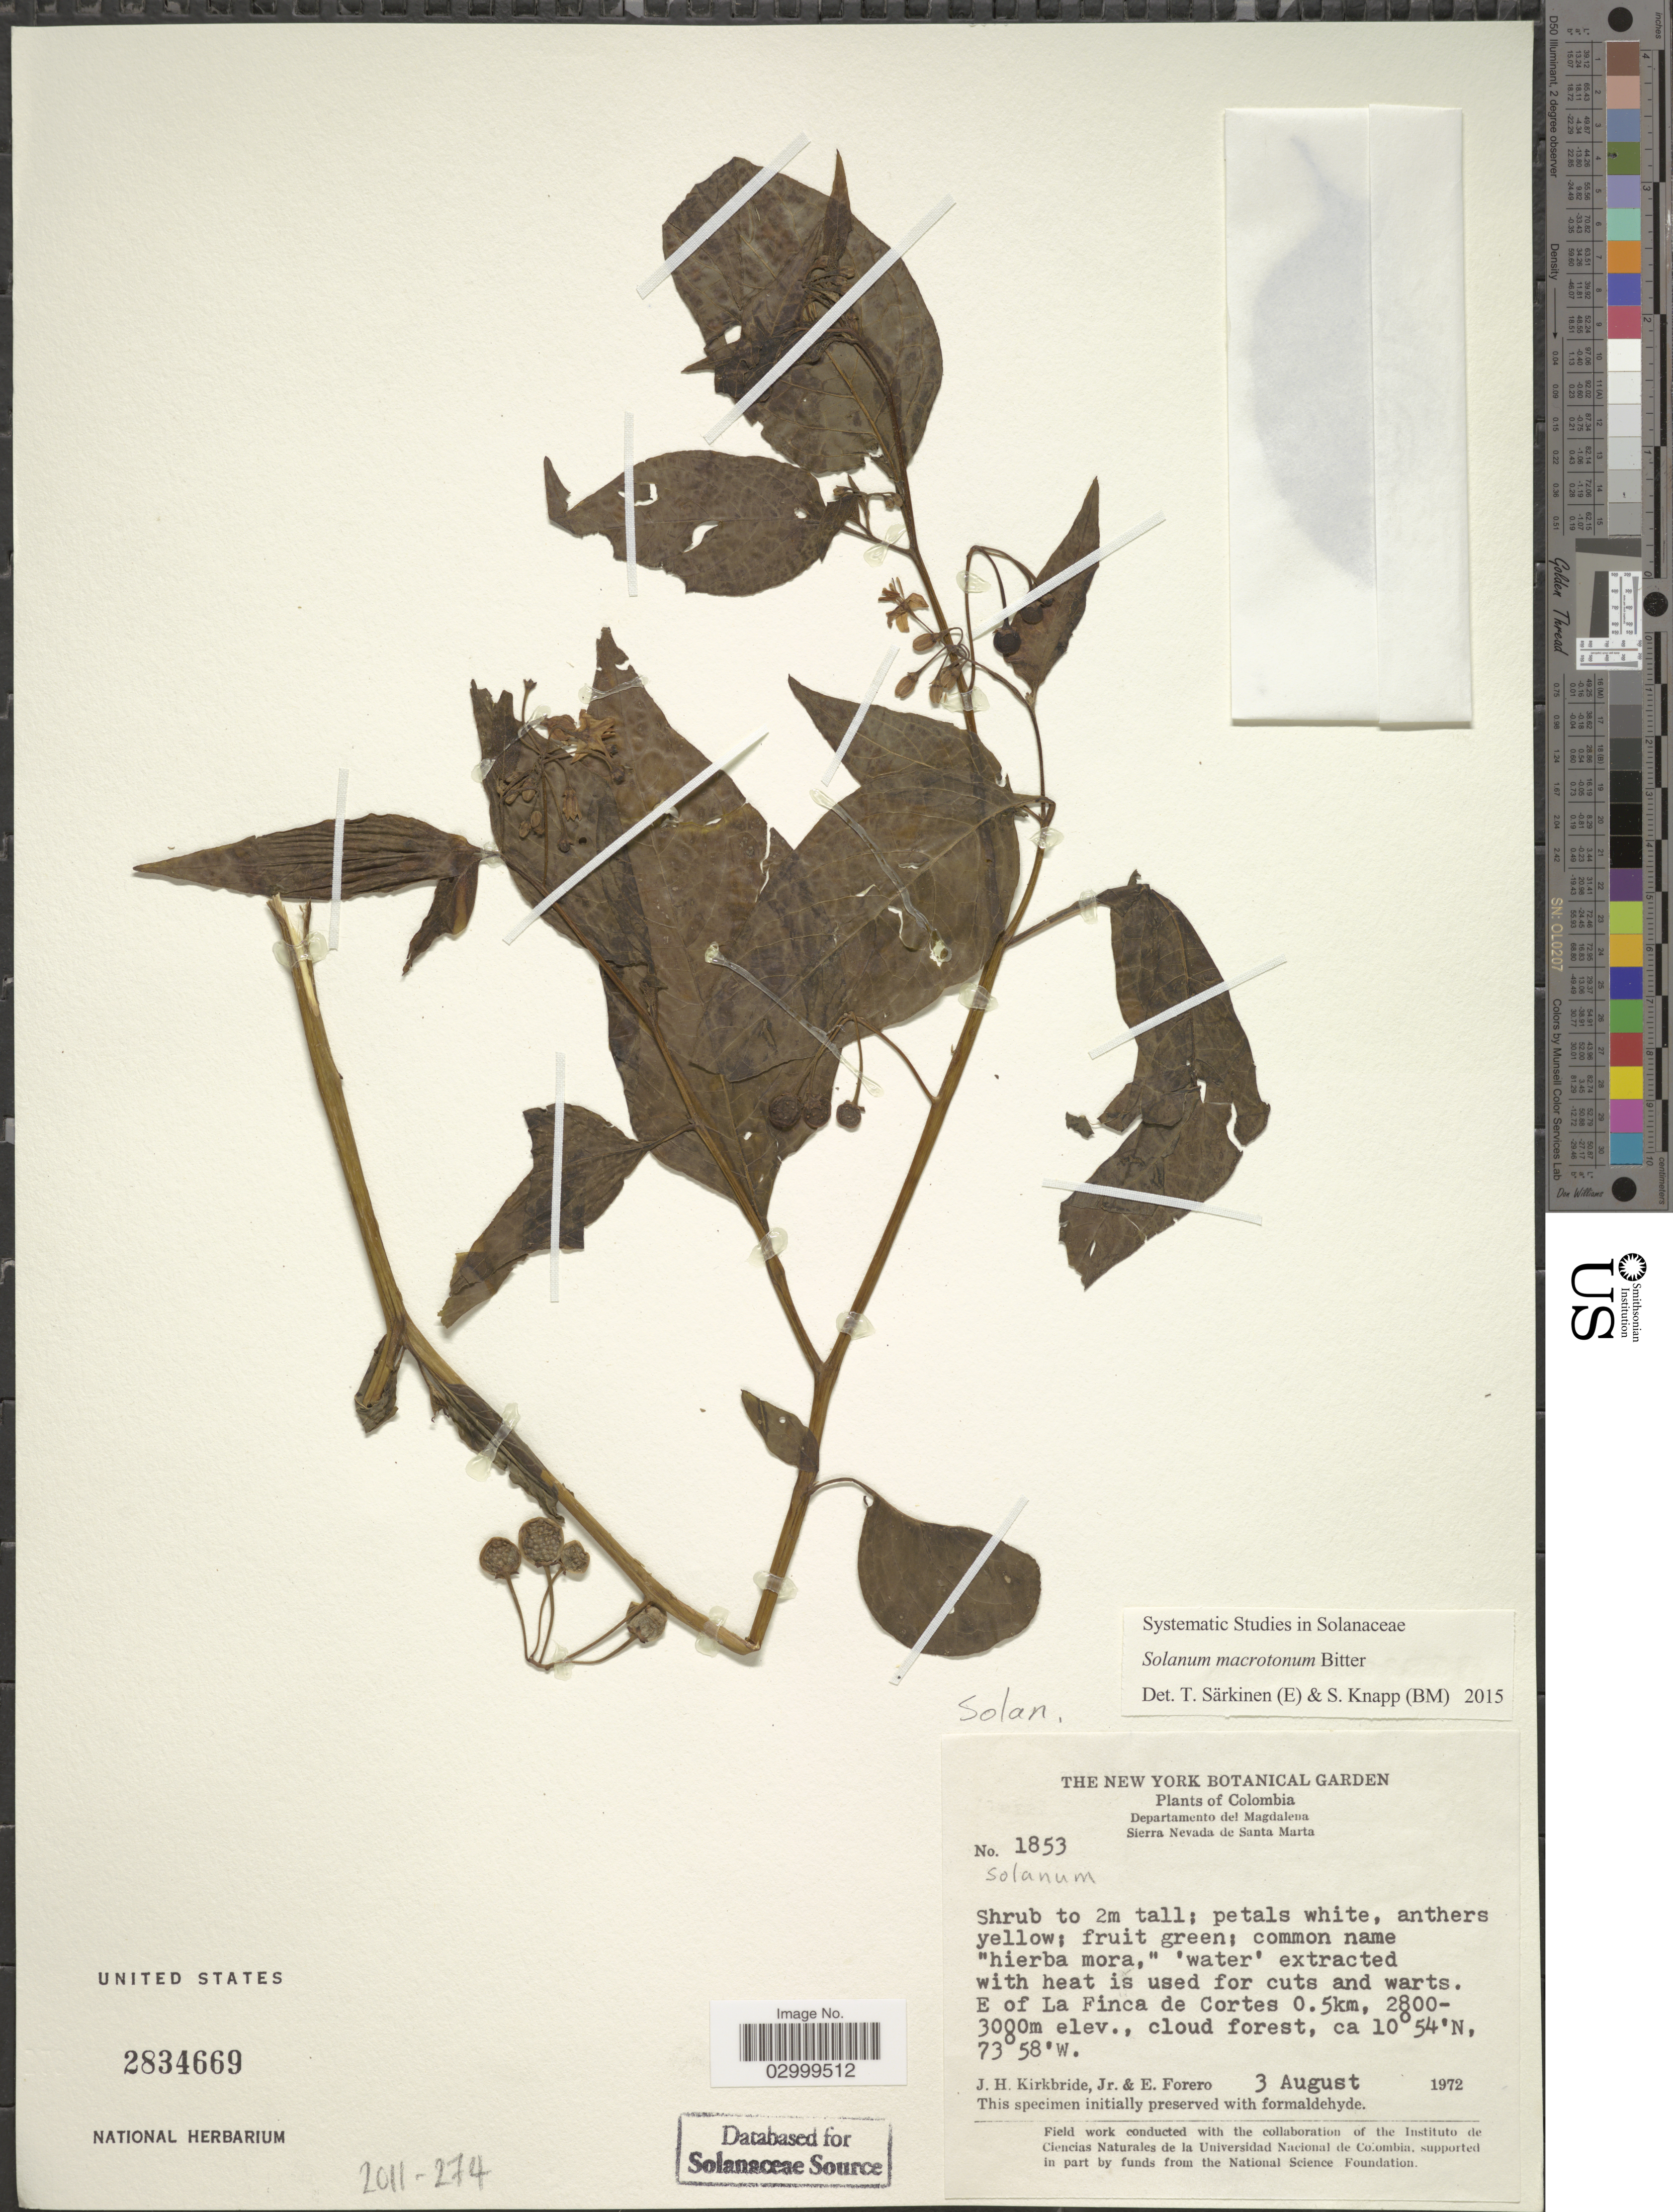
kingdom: Plantae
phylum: Tracheophyta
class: Magnoliopsida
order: Solanales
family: Solanaceae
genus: Solanum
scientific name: Solanum macrotonum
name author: Bitter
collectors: J. H. Kirkbride & E. Forero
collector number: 1853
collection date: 1972-08-03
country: Colombia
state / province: Magdalena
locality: Departamento del Magdalena. Sierra Nevada de Santa Marta. E of La Finca de Cortes 0.5km.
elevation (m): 2800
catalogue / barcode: US 2834669